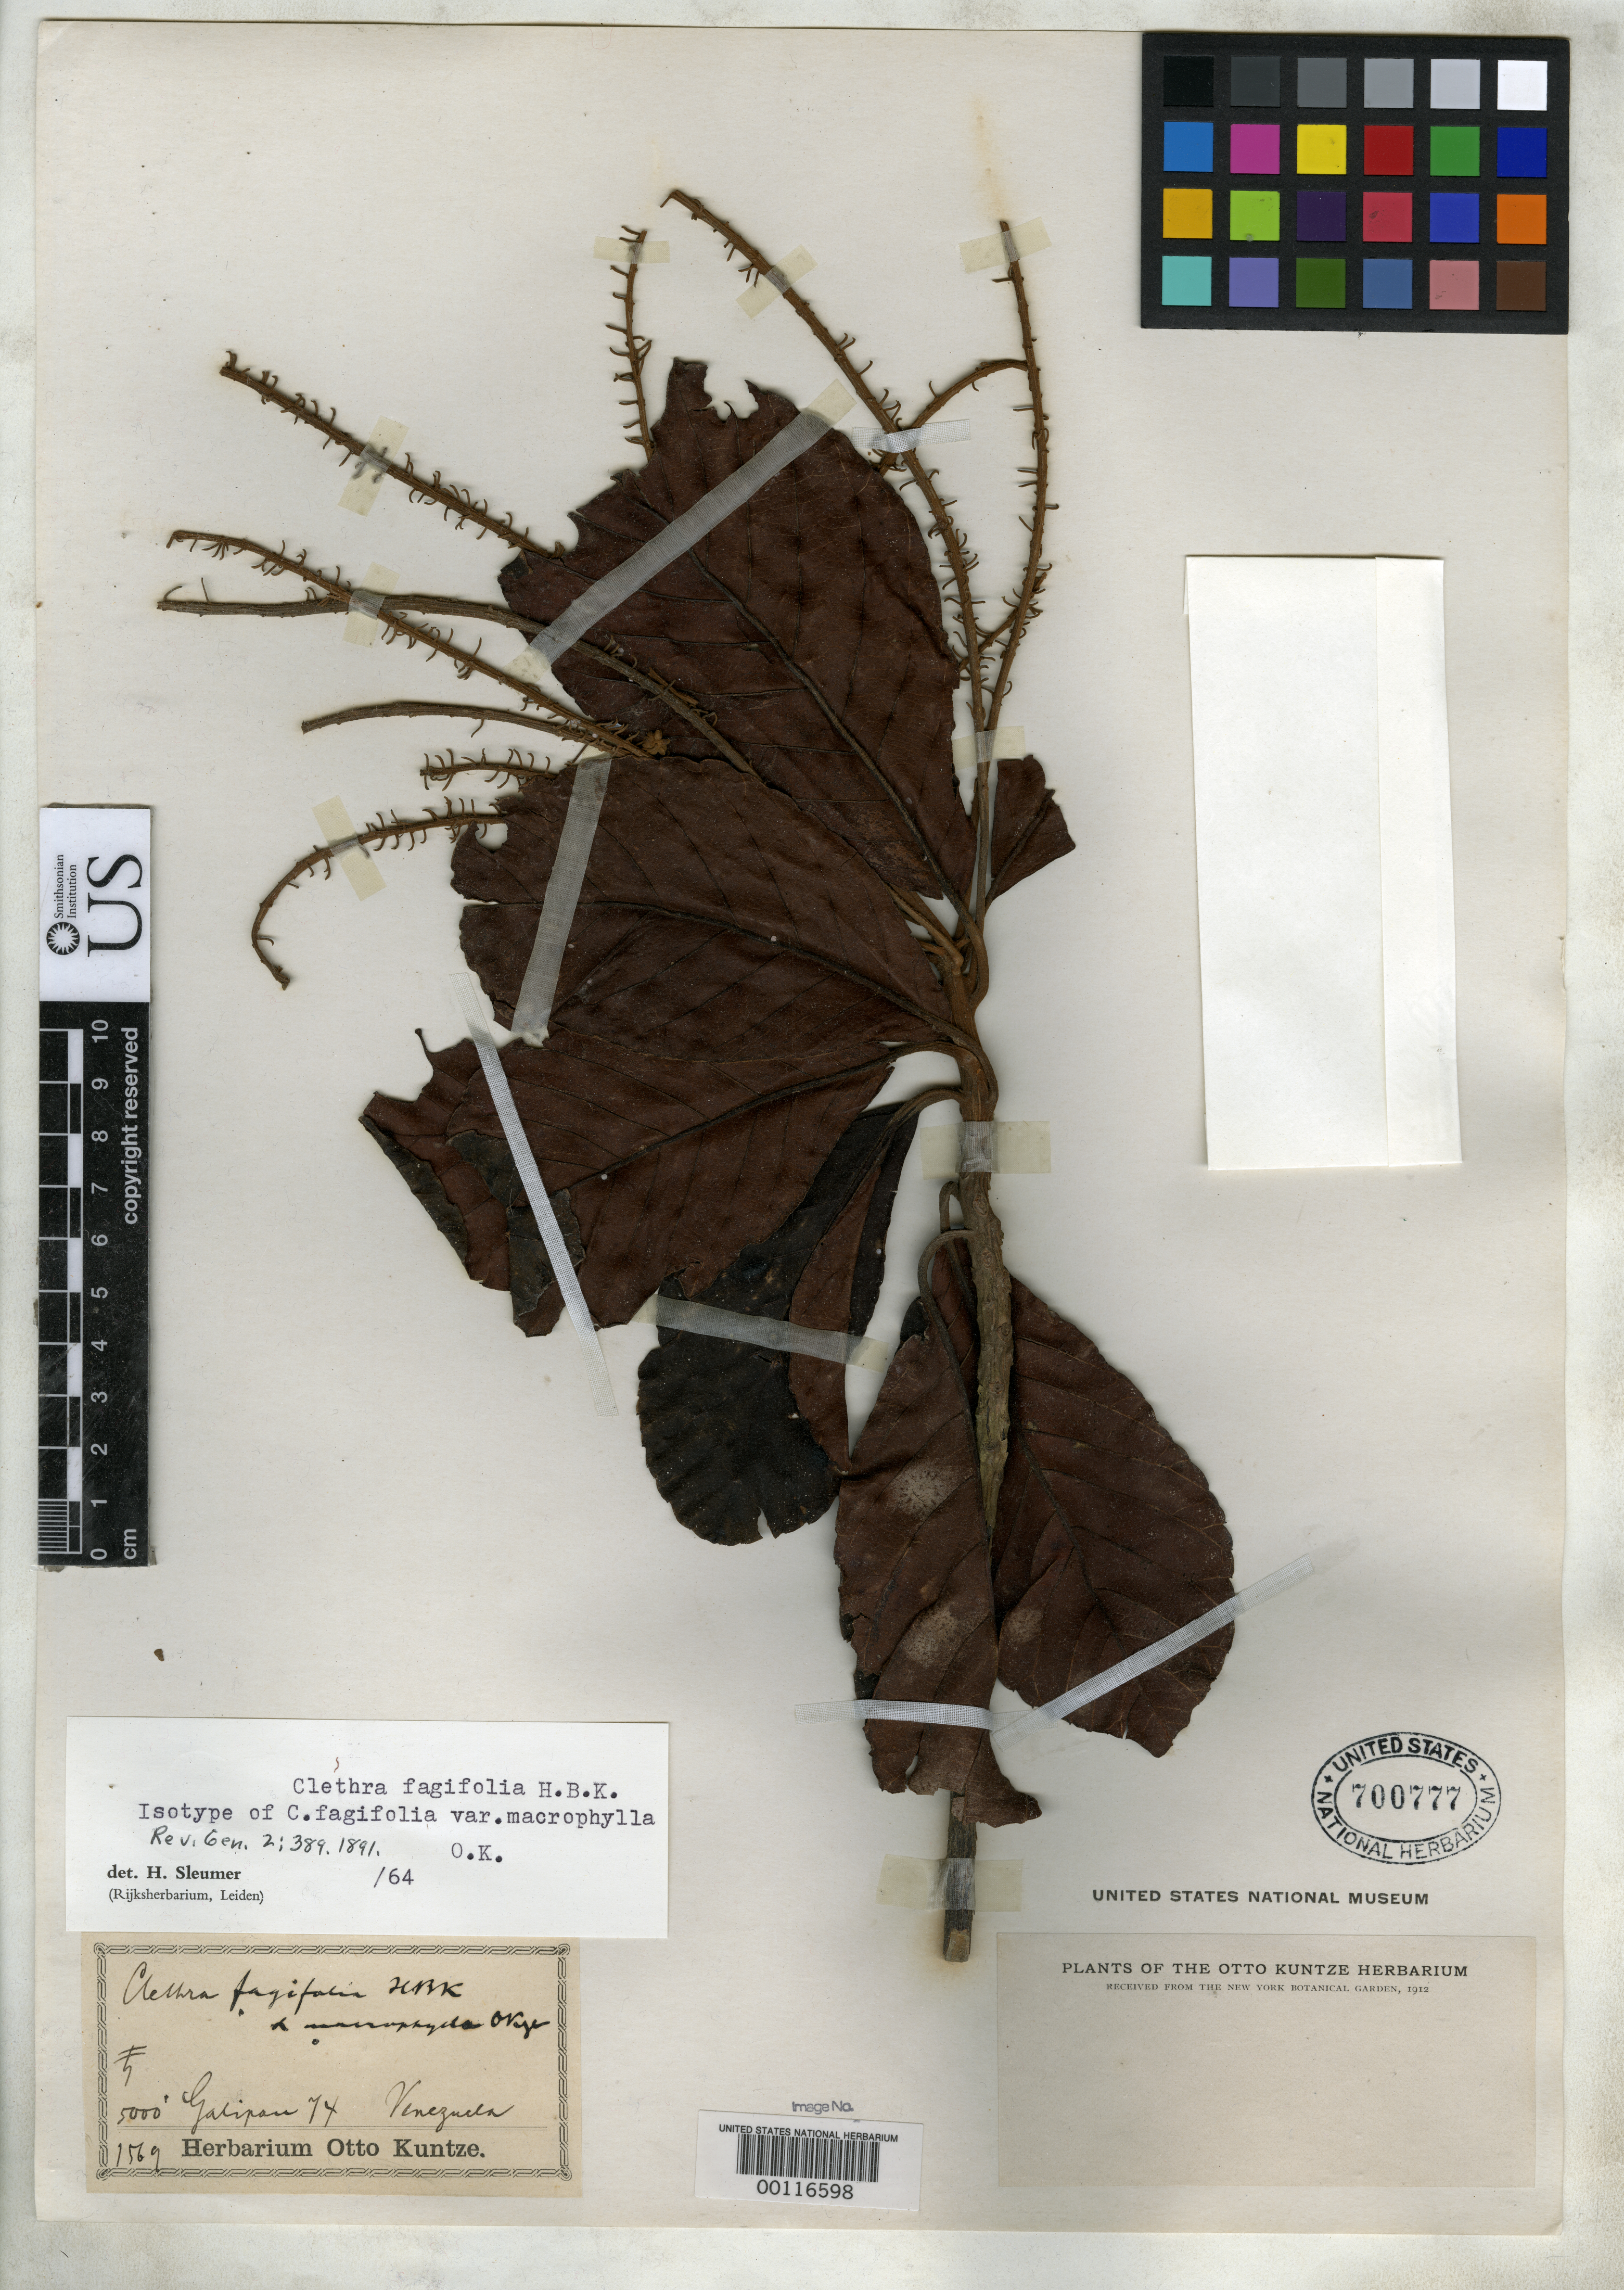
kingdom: Plantae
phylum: Tracheophyta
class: Magnoliopsida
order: Ericales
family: Clethraceae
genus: Clethra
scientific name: Clethra fagifolia var. macrophylla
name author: Kuntze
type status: Isotype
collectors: C.E.O. Kuntze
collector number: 1569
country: Venezuela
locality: Galipan.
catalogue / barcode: US 700777